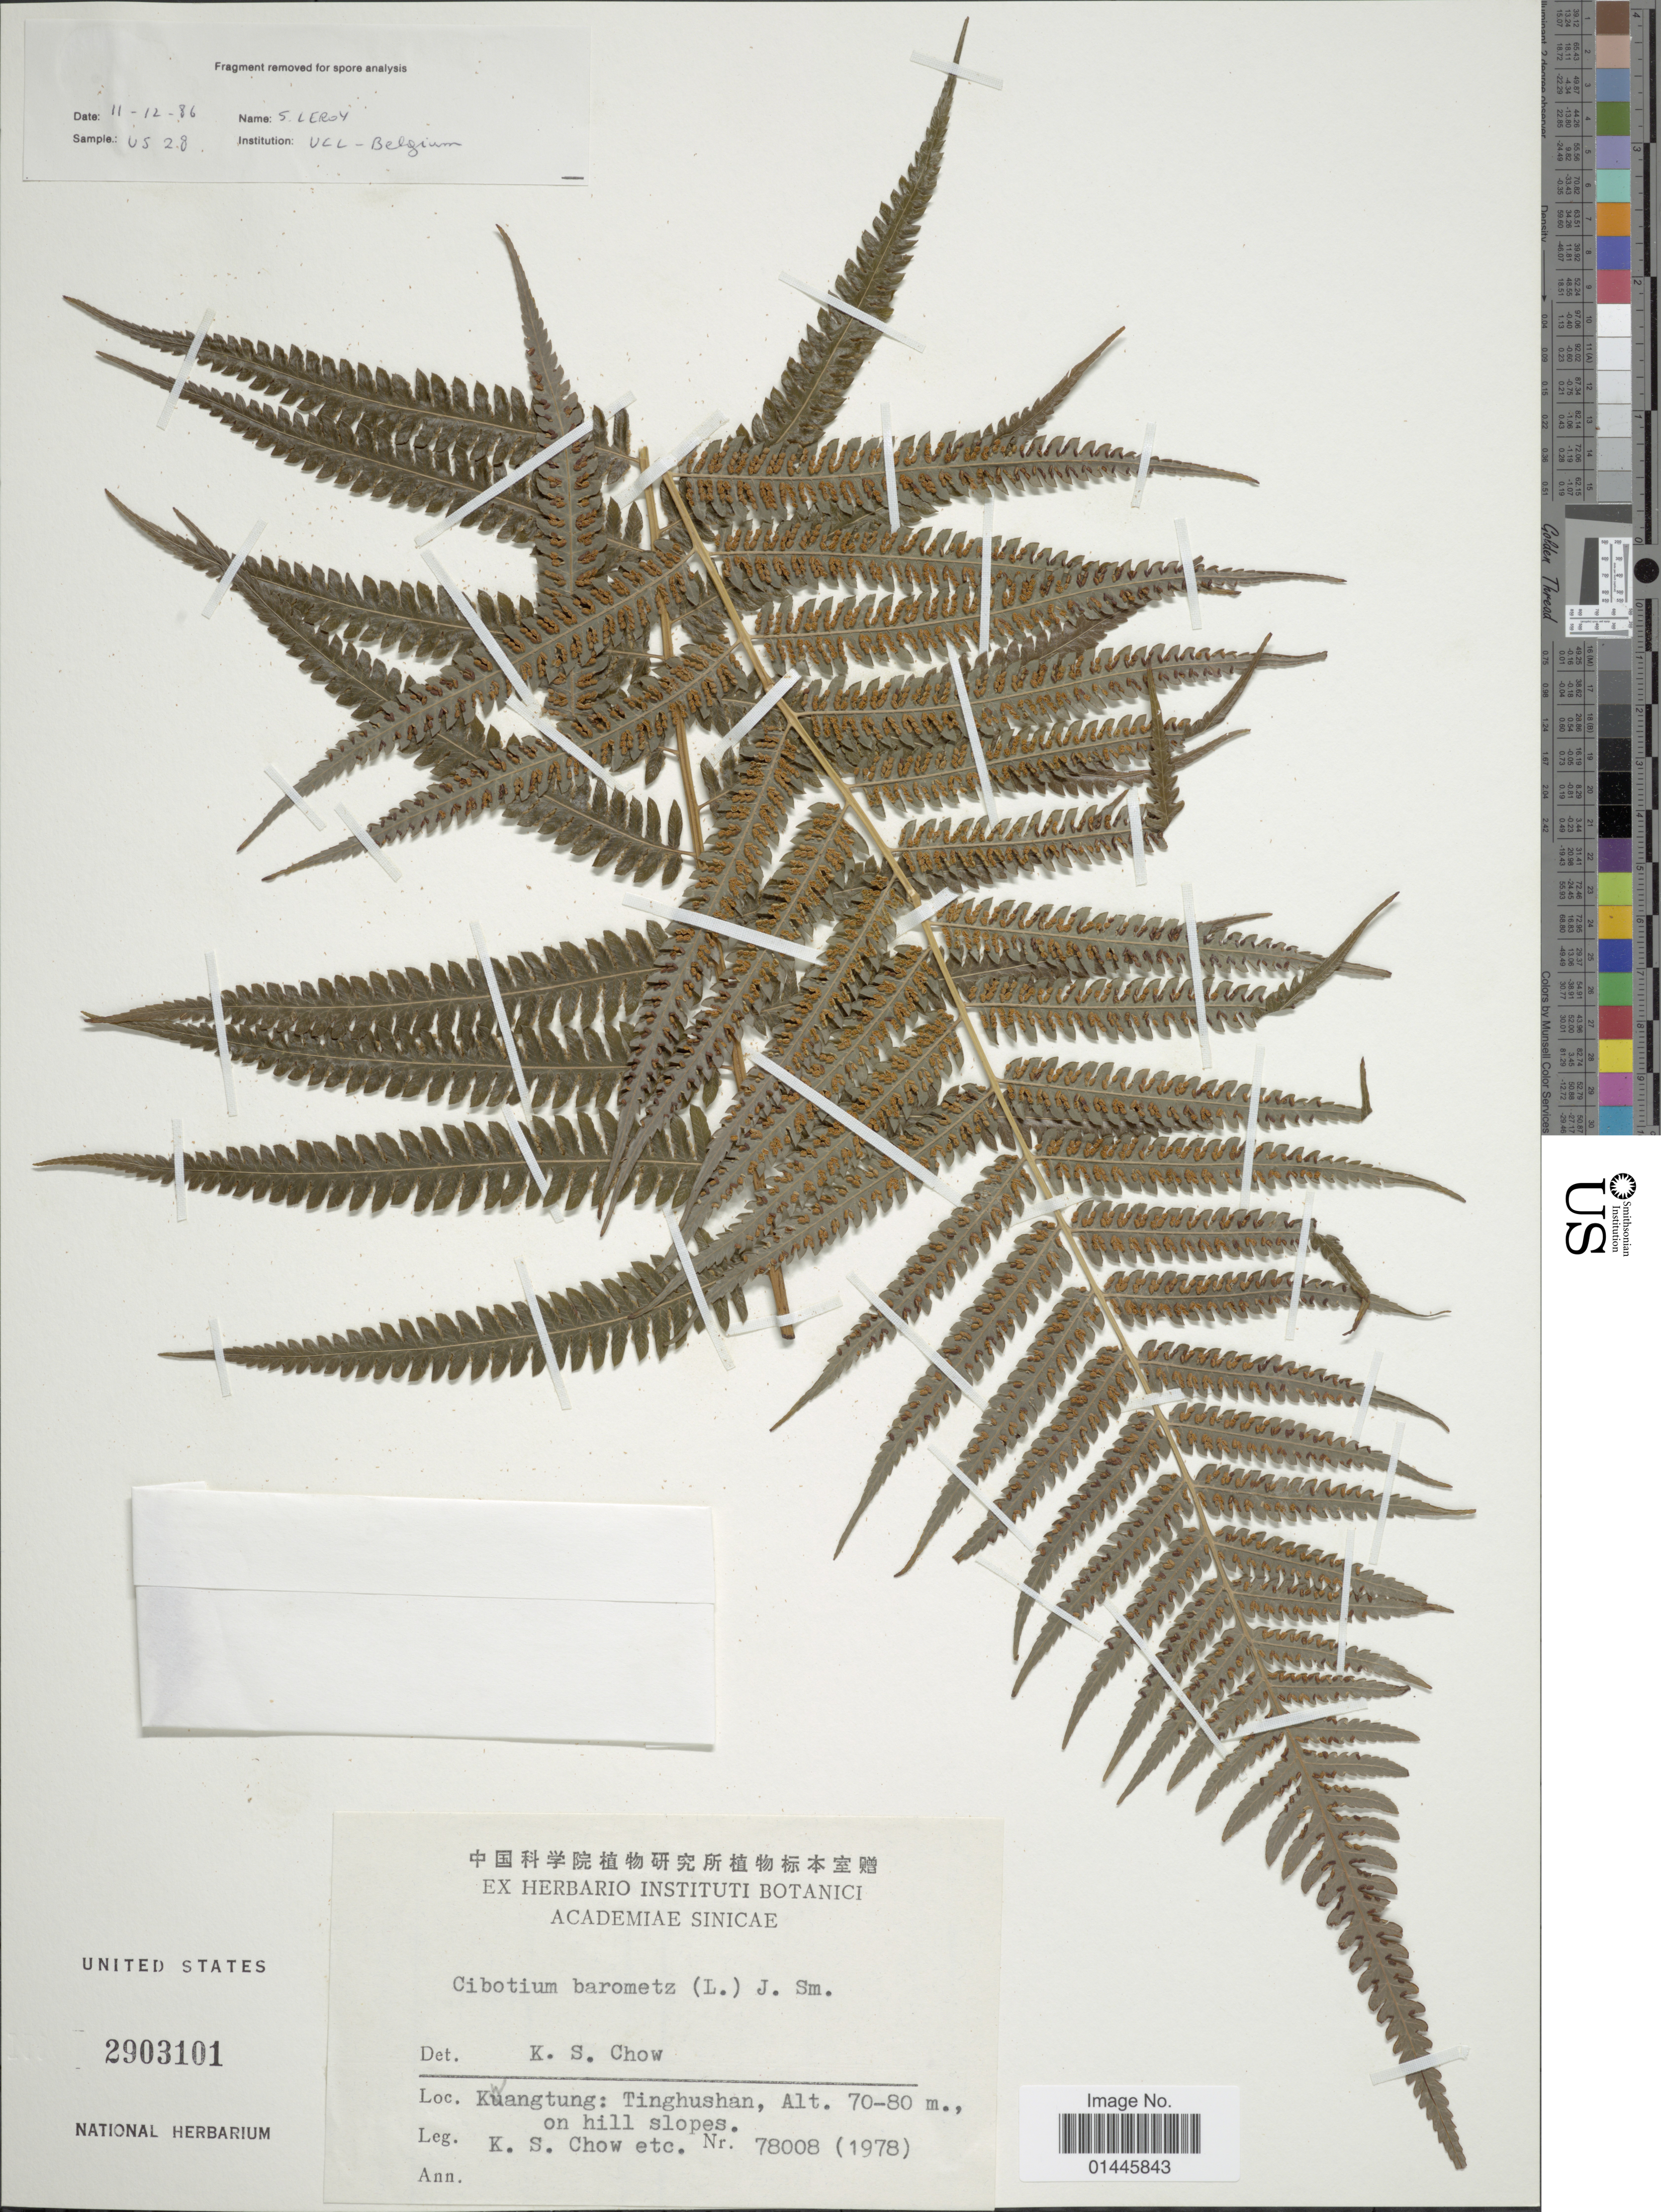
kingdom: Plantae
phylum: Tracheophyta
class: Polypodiopsida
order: Cyatheales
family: Cibotiaceae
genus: Cibotium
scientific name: Cibotium barometz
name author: (L.) J. Sm.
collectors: K. S. Chow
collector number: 78008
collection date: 1978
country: China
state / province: Guangdong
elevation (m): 70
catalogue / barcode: US 2903101